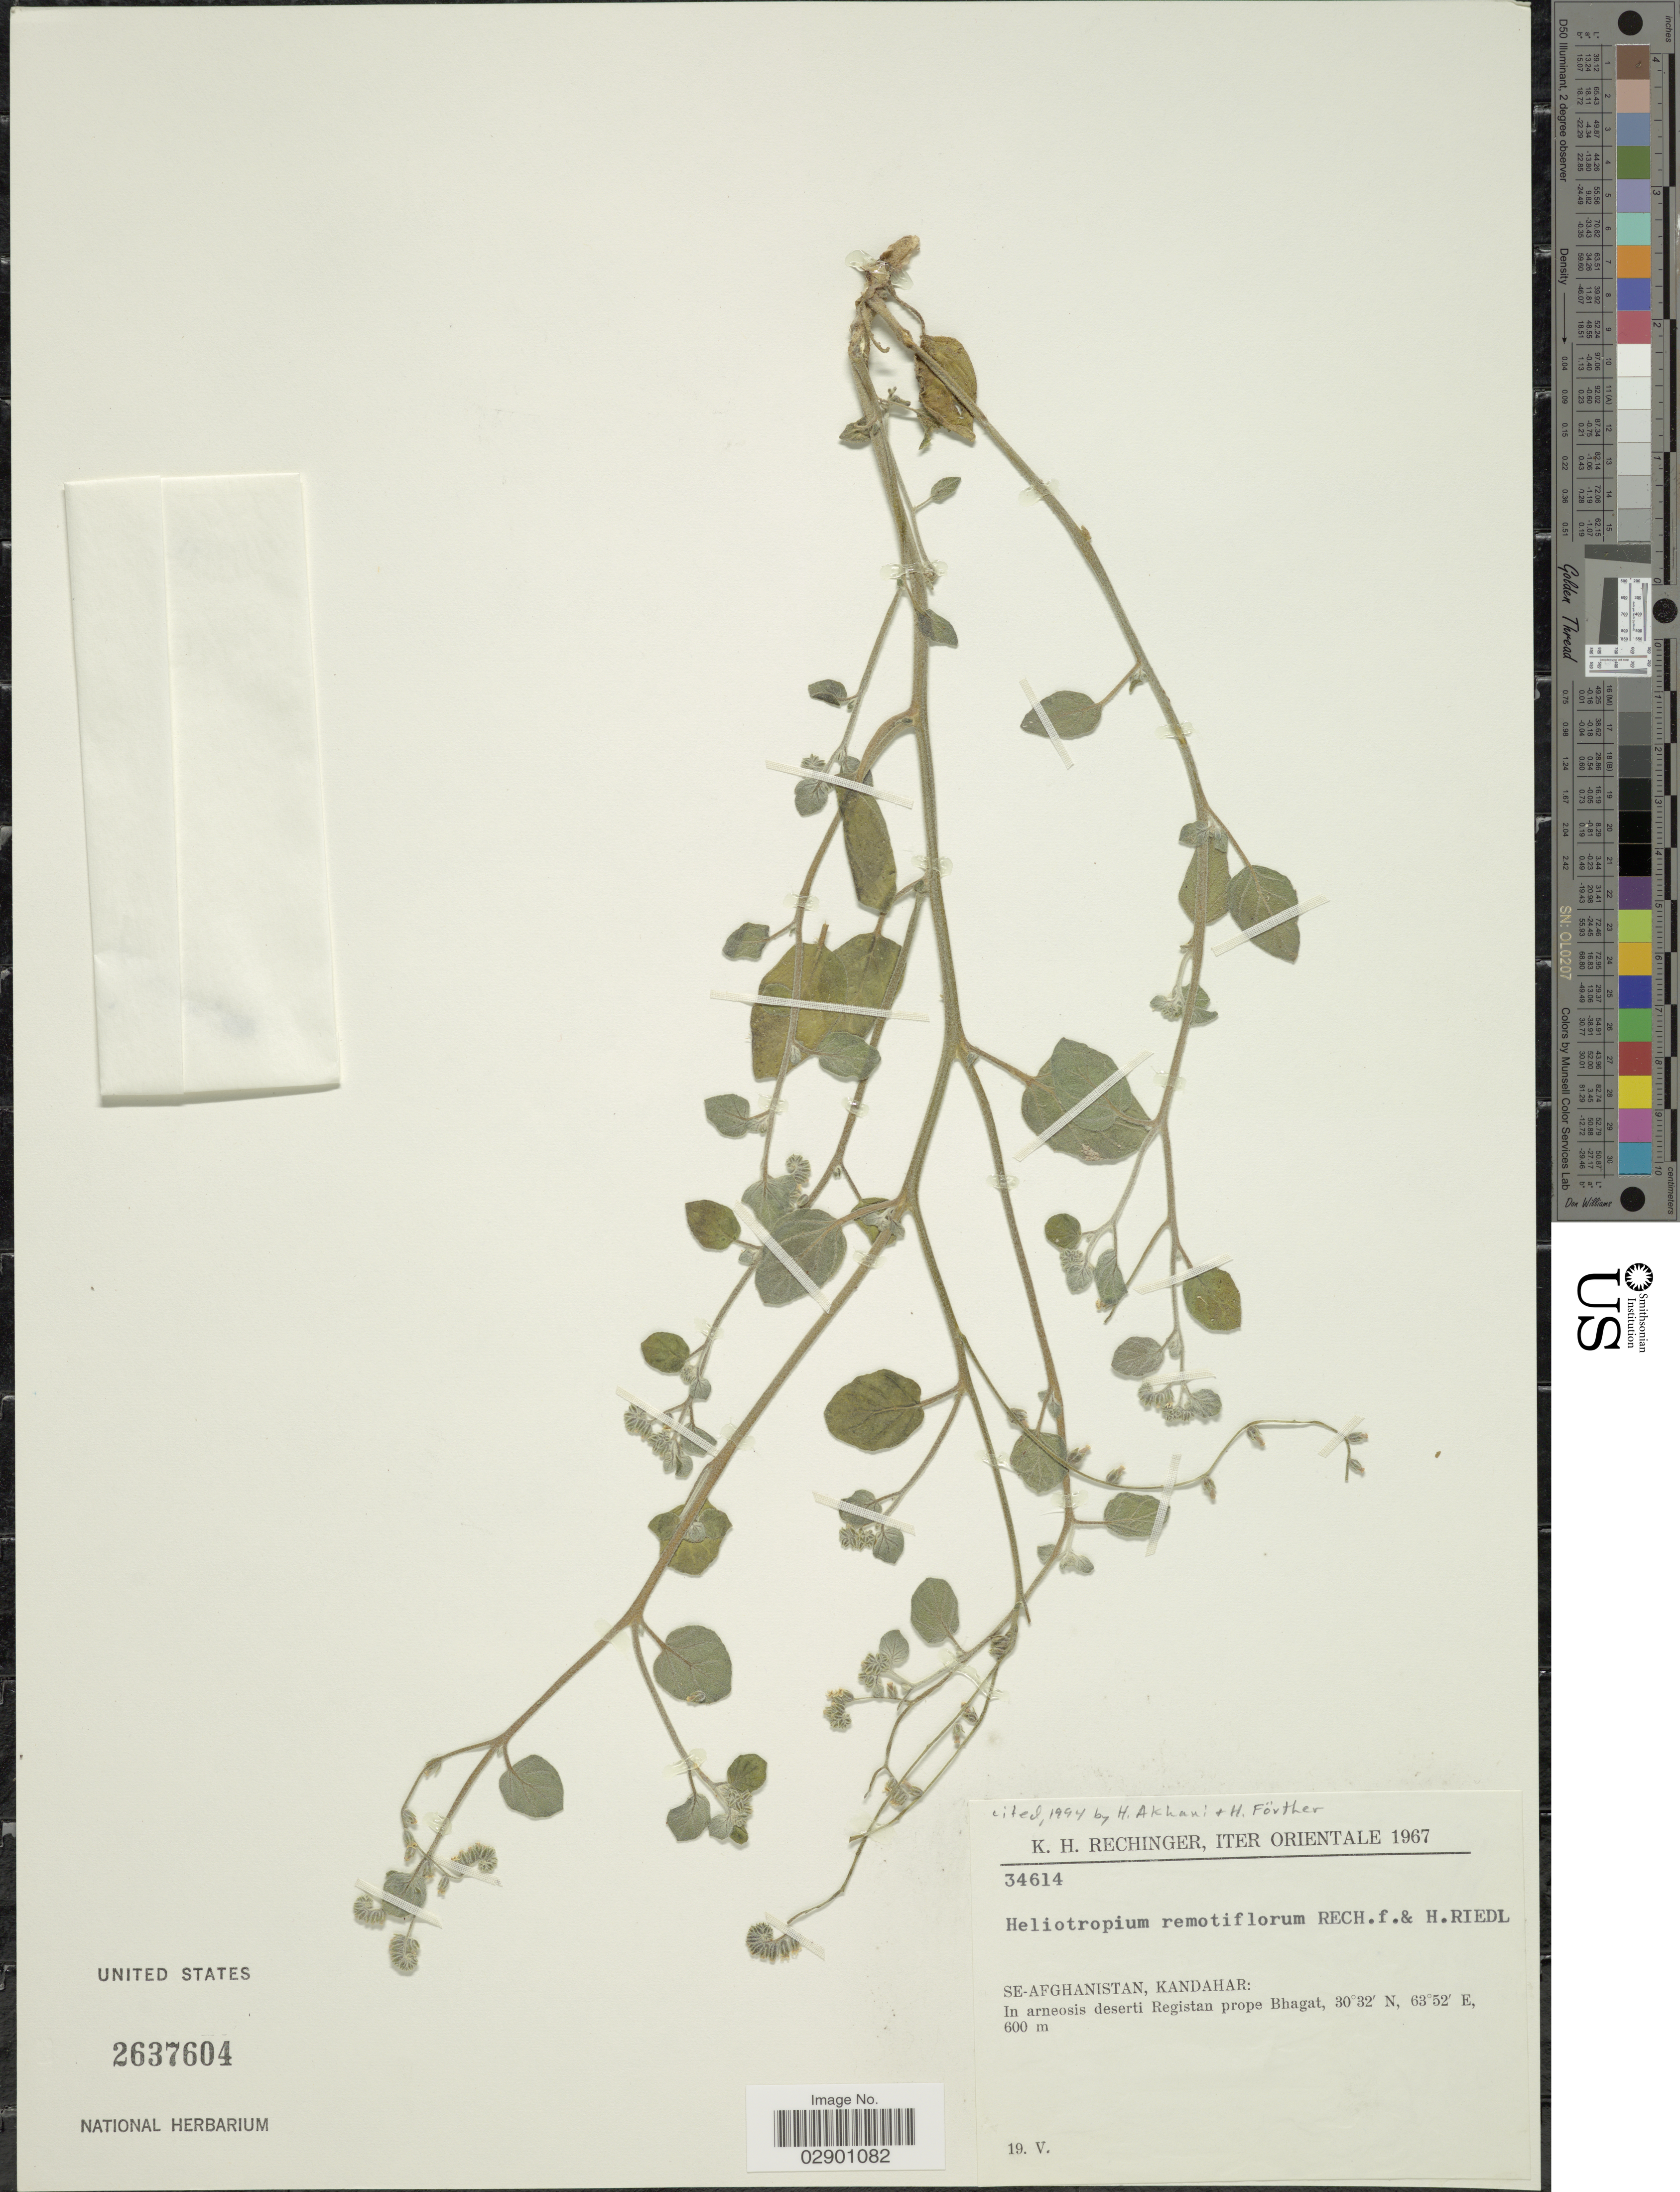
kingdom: Plantae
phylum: Tracheophyta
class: Magnoliopsida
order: Boraginales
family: Heliotropiaceae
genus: Heliotropium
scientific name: Heliotropium remotiflorum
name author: Rech. f. & Riedl in Rech. f.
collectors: K. H. Rechinger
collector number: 34614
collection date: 1967-05-19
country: Afghanistan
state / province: Kandahar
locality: Orientale. SE-Afghanistan, Kandahar: In arneosis deserti Registan prope Bhagat.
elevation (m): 600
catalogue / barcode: US 2637604